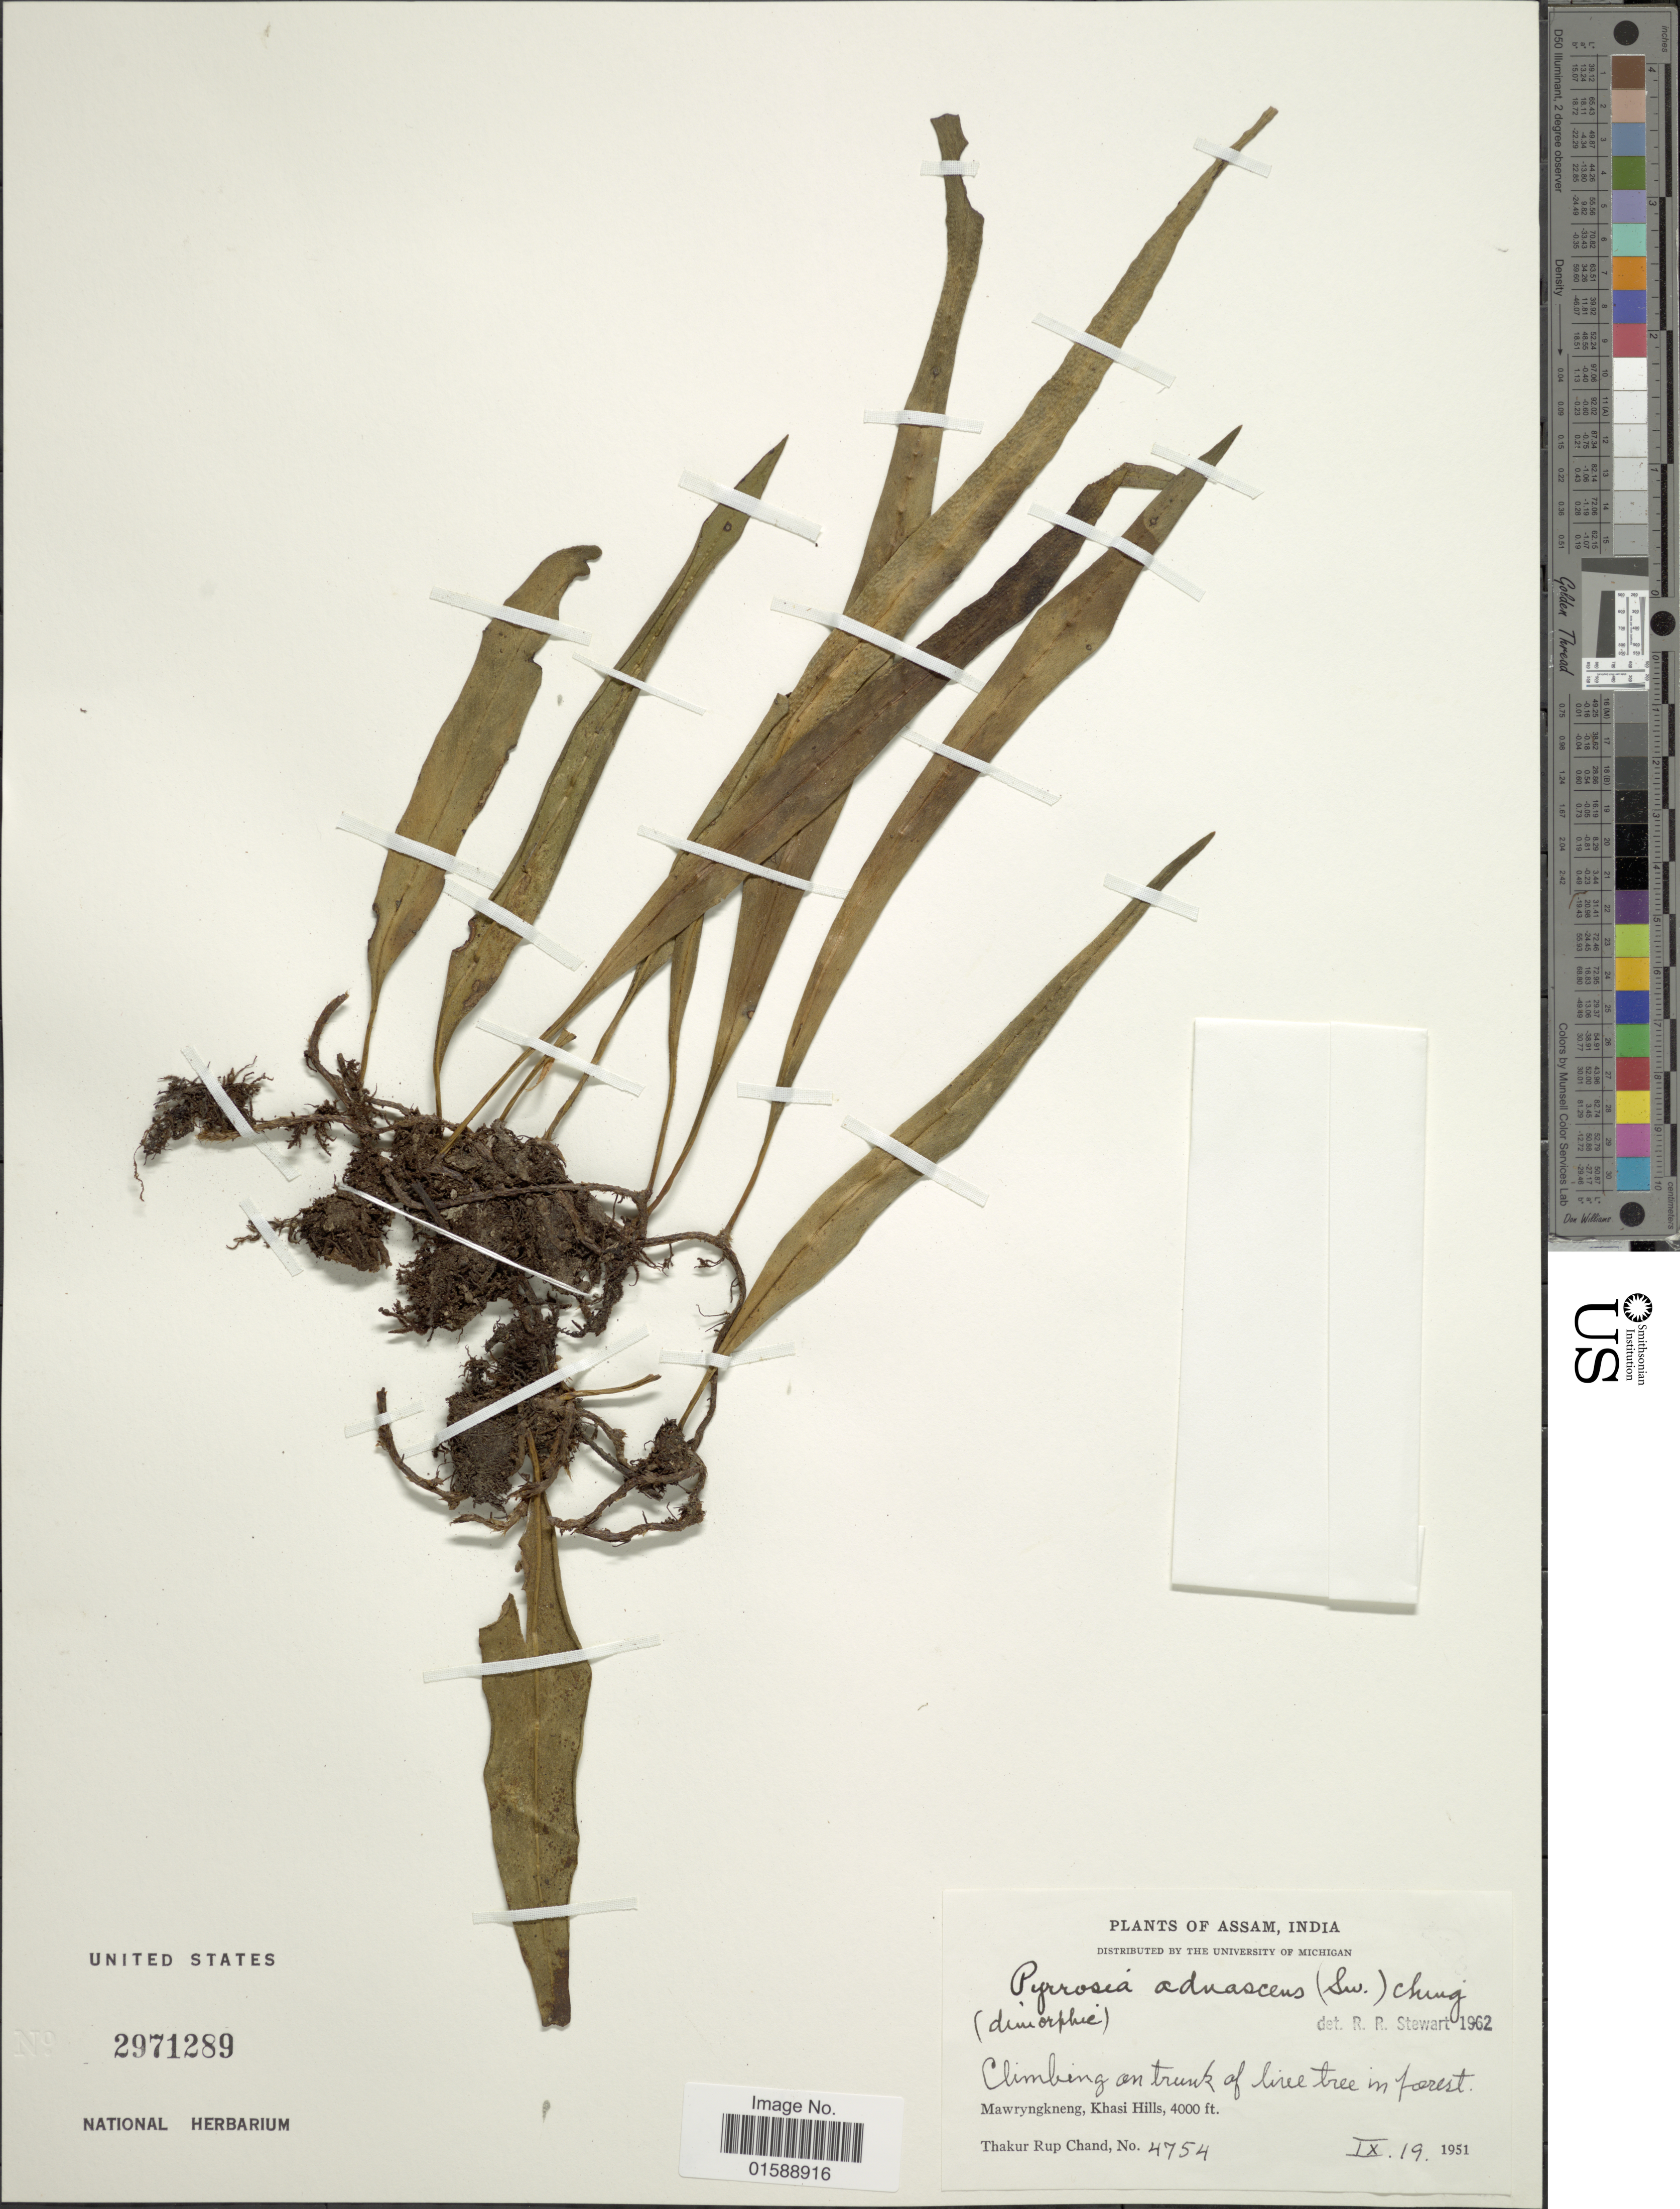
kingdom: Plantae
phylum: Tracheophyta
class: Polypodiopsida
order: Polypodiales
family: Polypodiaceae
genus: Pyrrosia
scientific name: Pyrrosia lanceolata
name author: (L.) Farw.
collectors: T. R. Chand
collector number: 4754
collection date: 1951-09-19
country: India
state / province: Meghalaya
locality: Mawryngkneng, Khasi Hills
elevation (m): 1219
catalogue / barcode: US 2971289